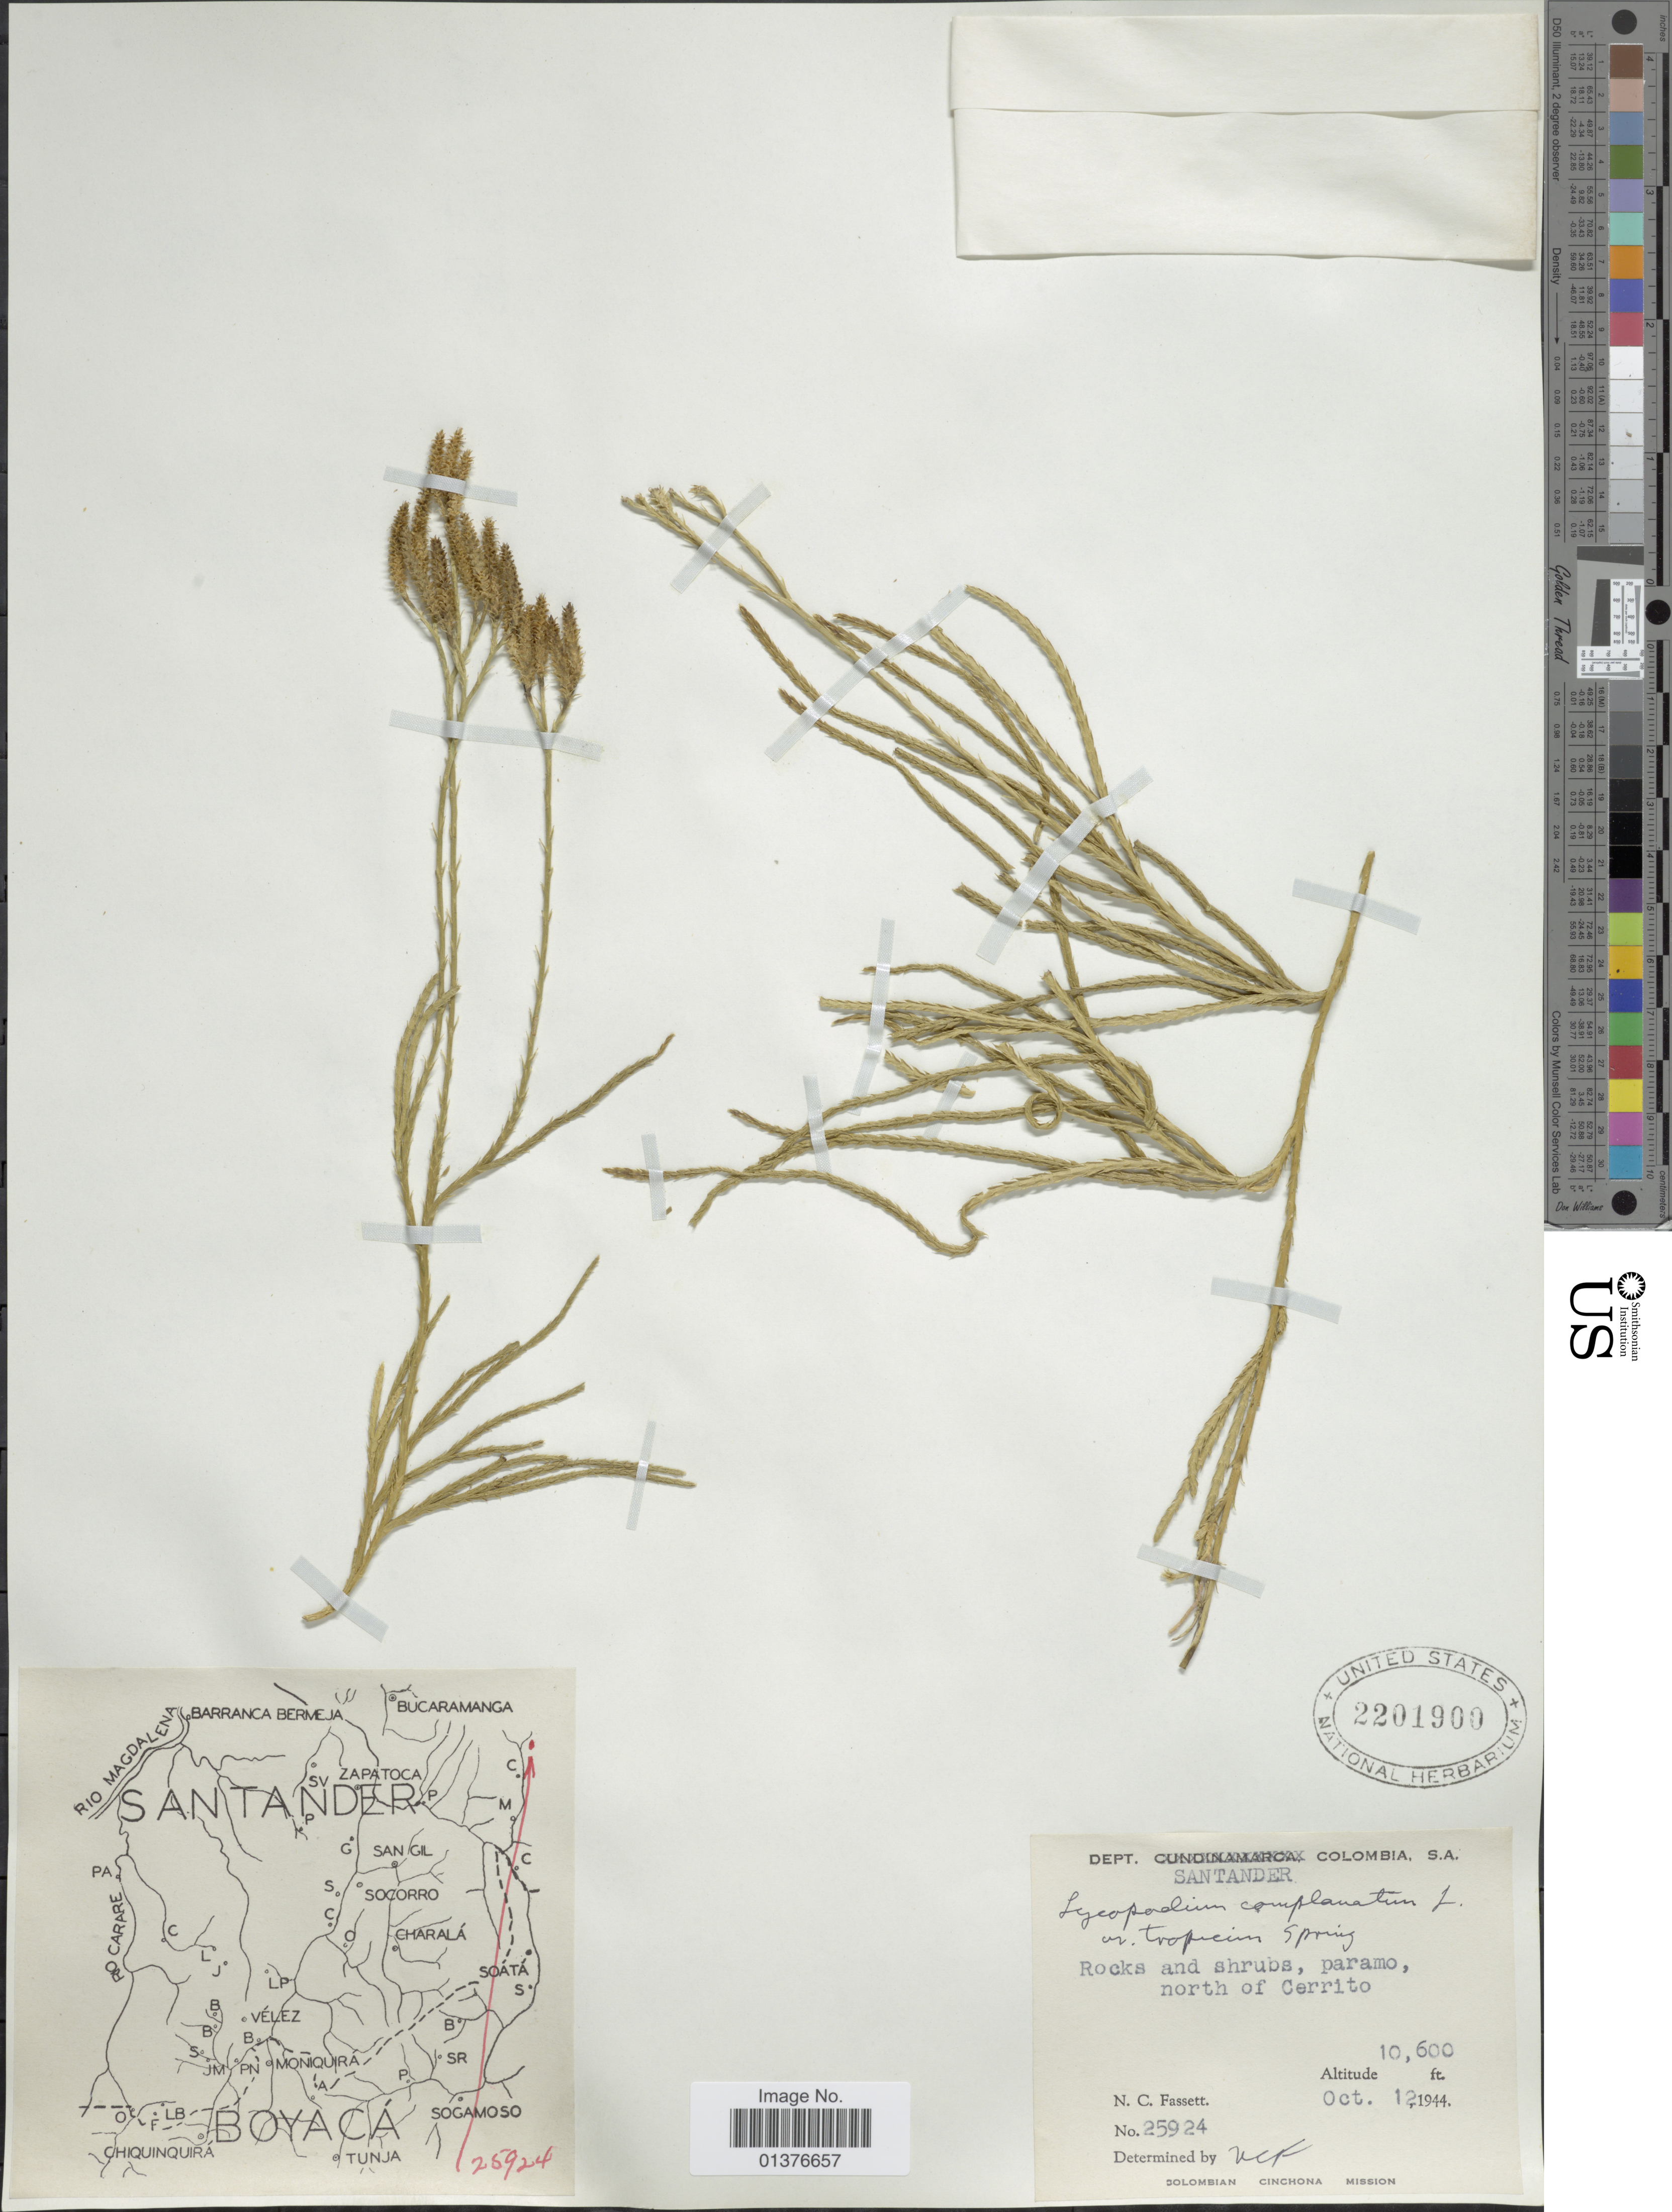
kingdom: Plantae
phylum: Tracheophyta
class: Lycopodiopsida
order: Lycopodiales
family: Lycopodiaceae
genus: Diphasiastrum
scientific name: Diphasiastrum thyoides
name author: (Humb. & Bonpl. ex Willd.) Holub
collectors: N. C. Fassett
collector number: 25924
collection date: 1944-10-12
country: Colombia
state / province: Santander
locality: Rocks and shrubs, paramo, north of Cerrito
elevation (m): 3231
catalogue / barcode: US 2201900